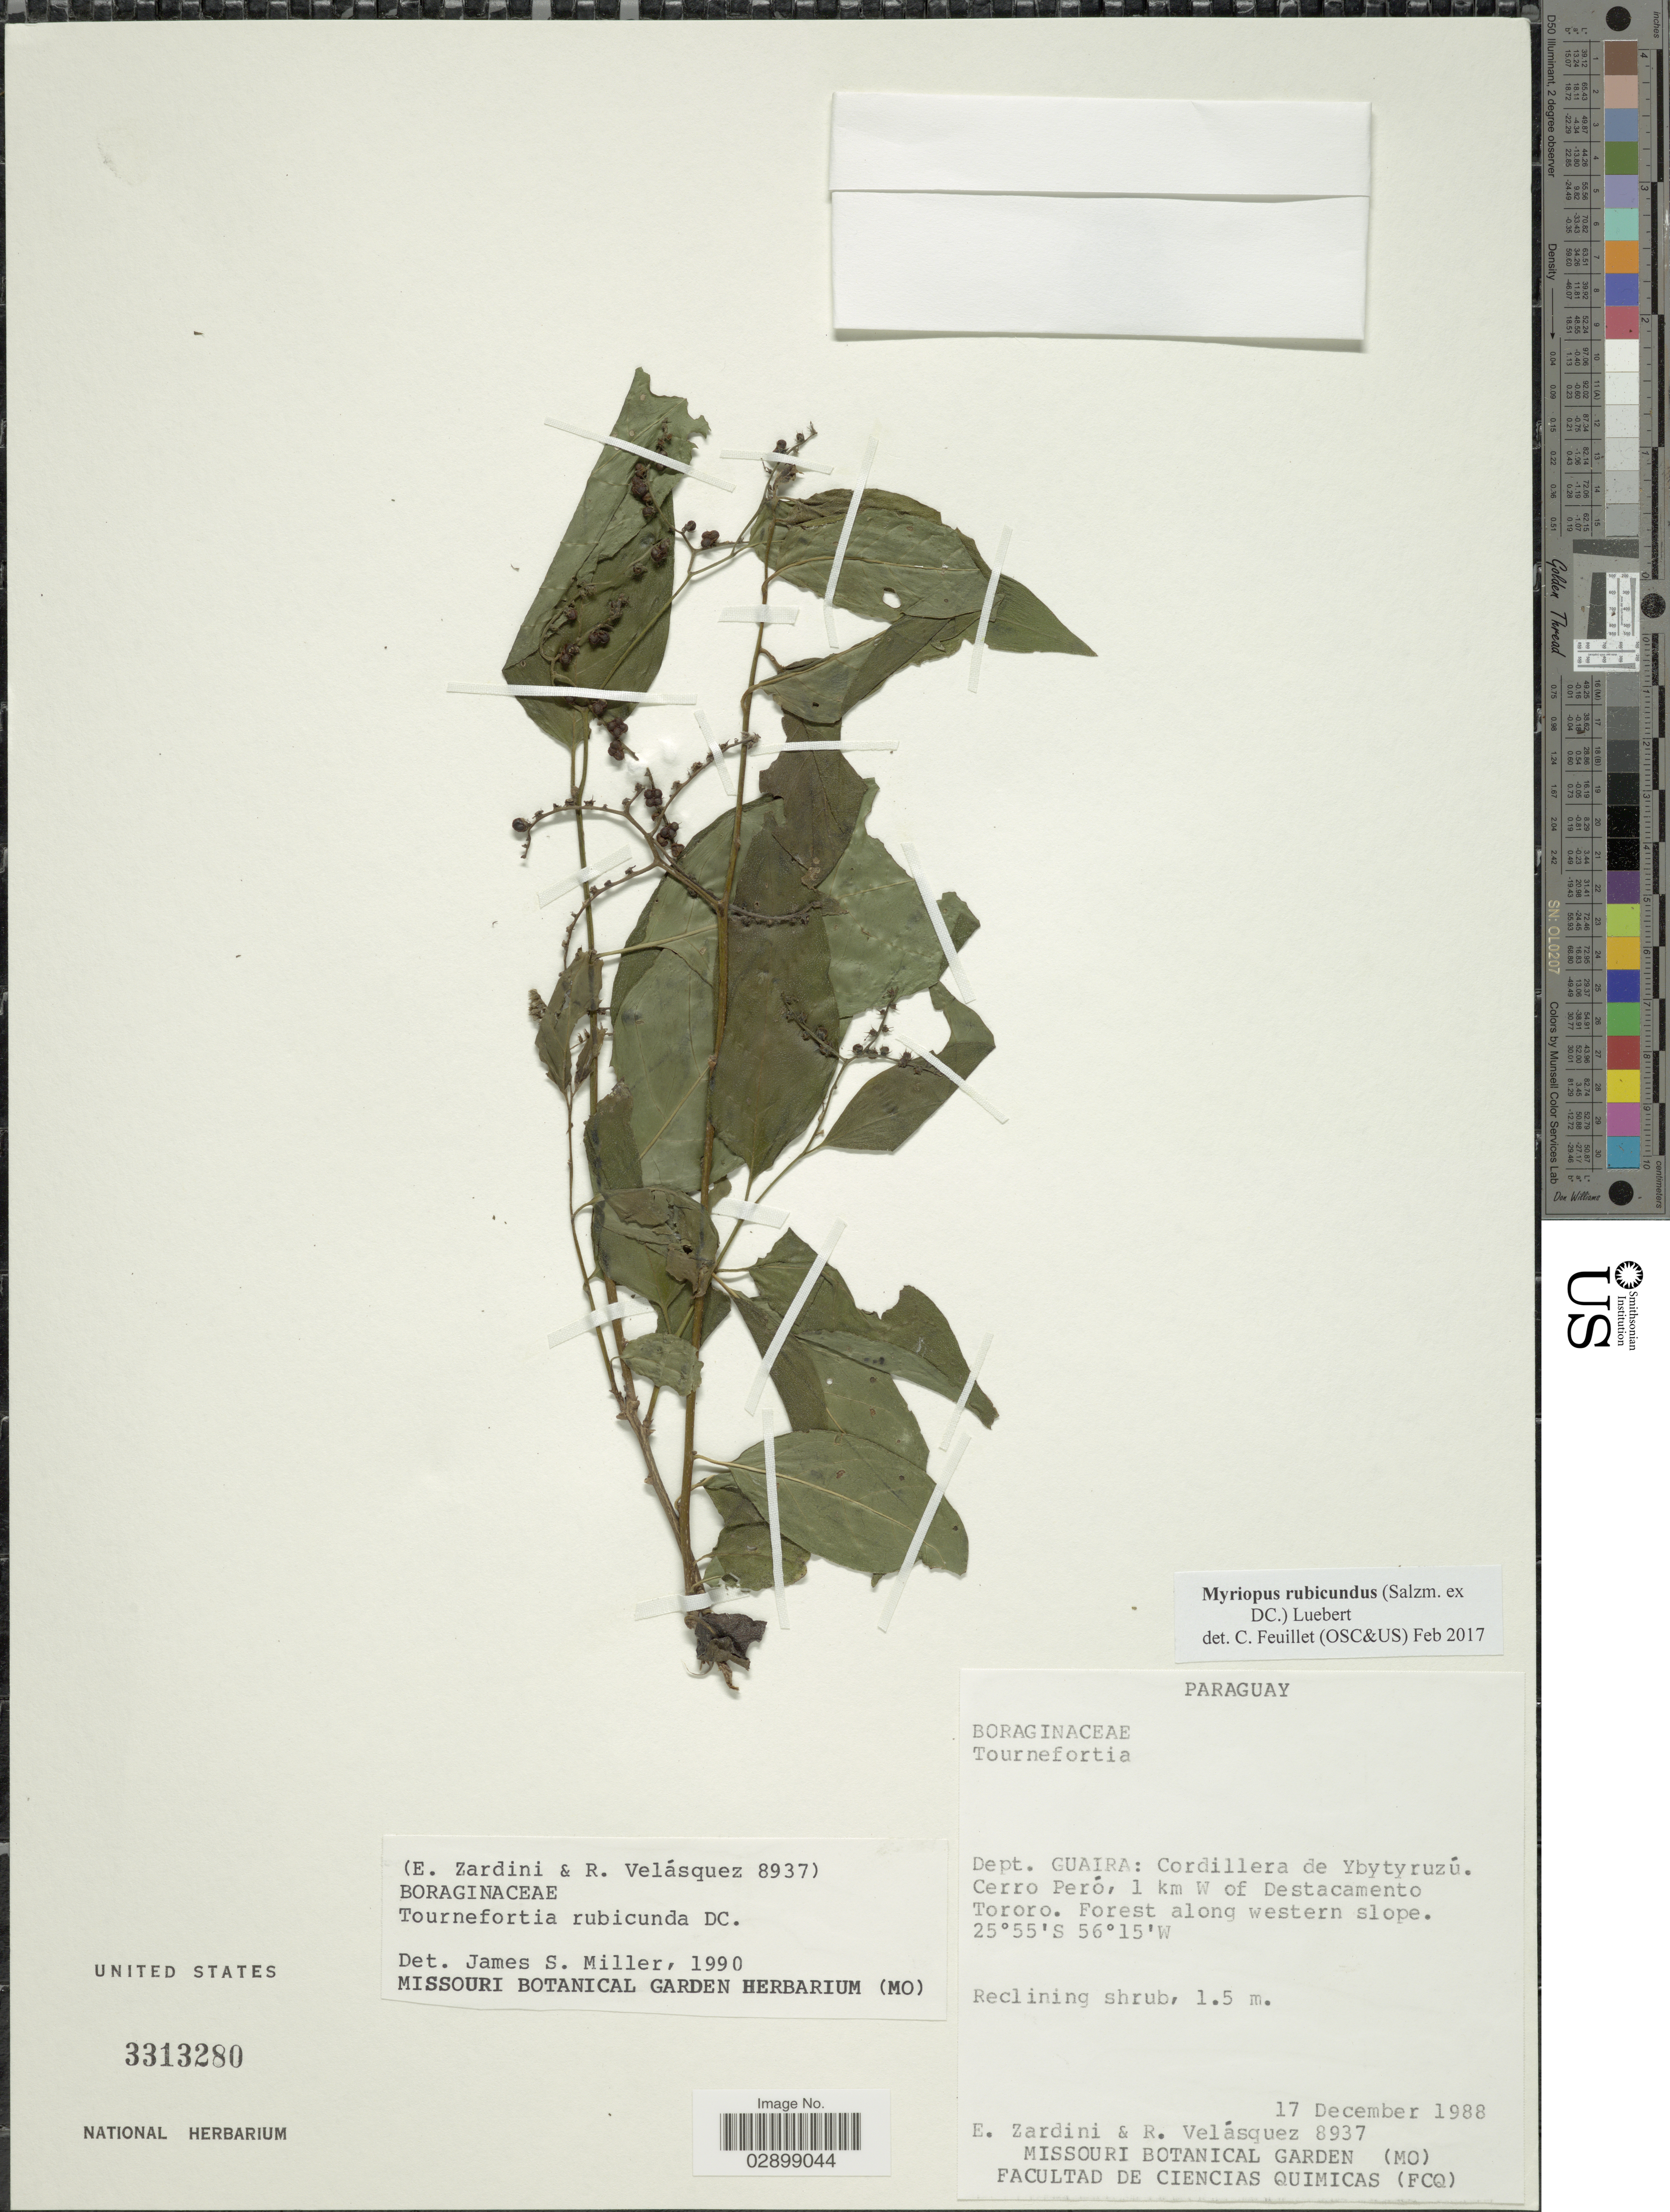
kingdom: Plantae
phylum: Tracheophyta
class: Magnoliopsida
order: Boraginales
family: Heliotropiaceae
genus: Myriopus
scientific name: Myriopus rubicundus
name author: (Salzm. ex DC.)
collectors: E. Zardini & R. Velásquez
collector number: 8937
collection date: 1988-12-17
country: Paraguay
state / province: Guaira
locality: Dept. Guaira: Cordillera de Ybytyruzú. Cerro Peró, 1 km W of Destacamento Tororo. Forest along western slope.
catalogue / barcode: US 3313280